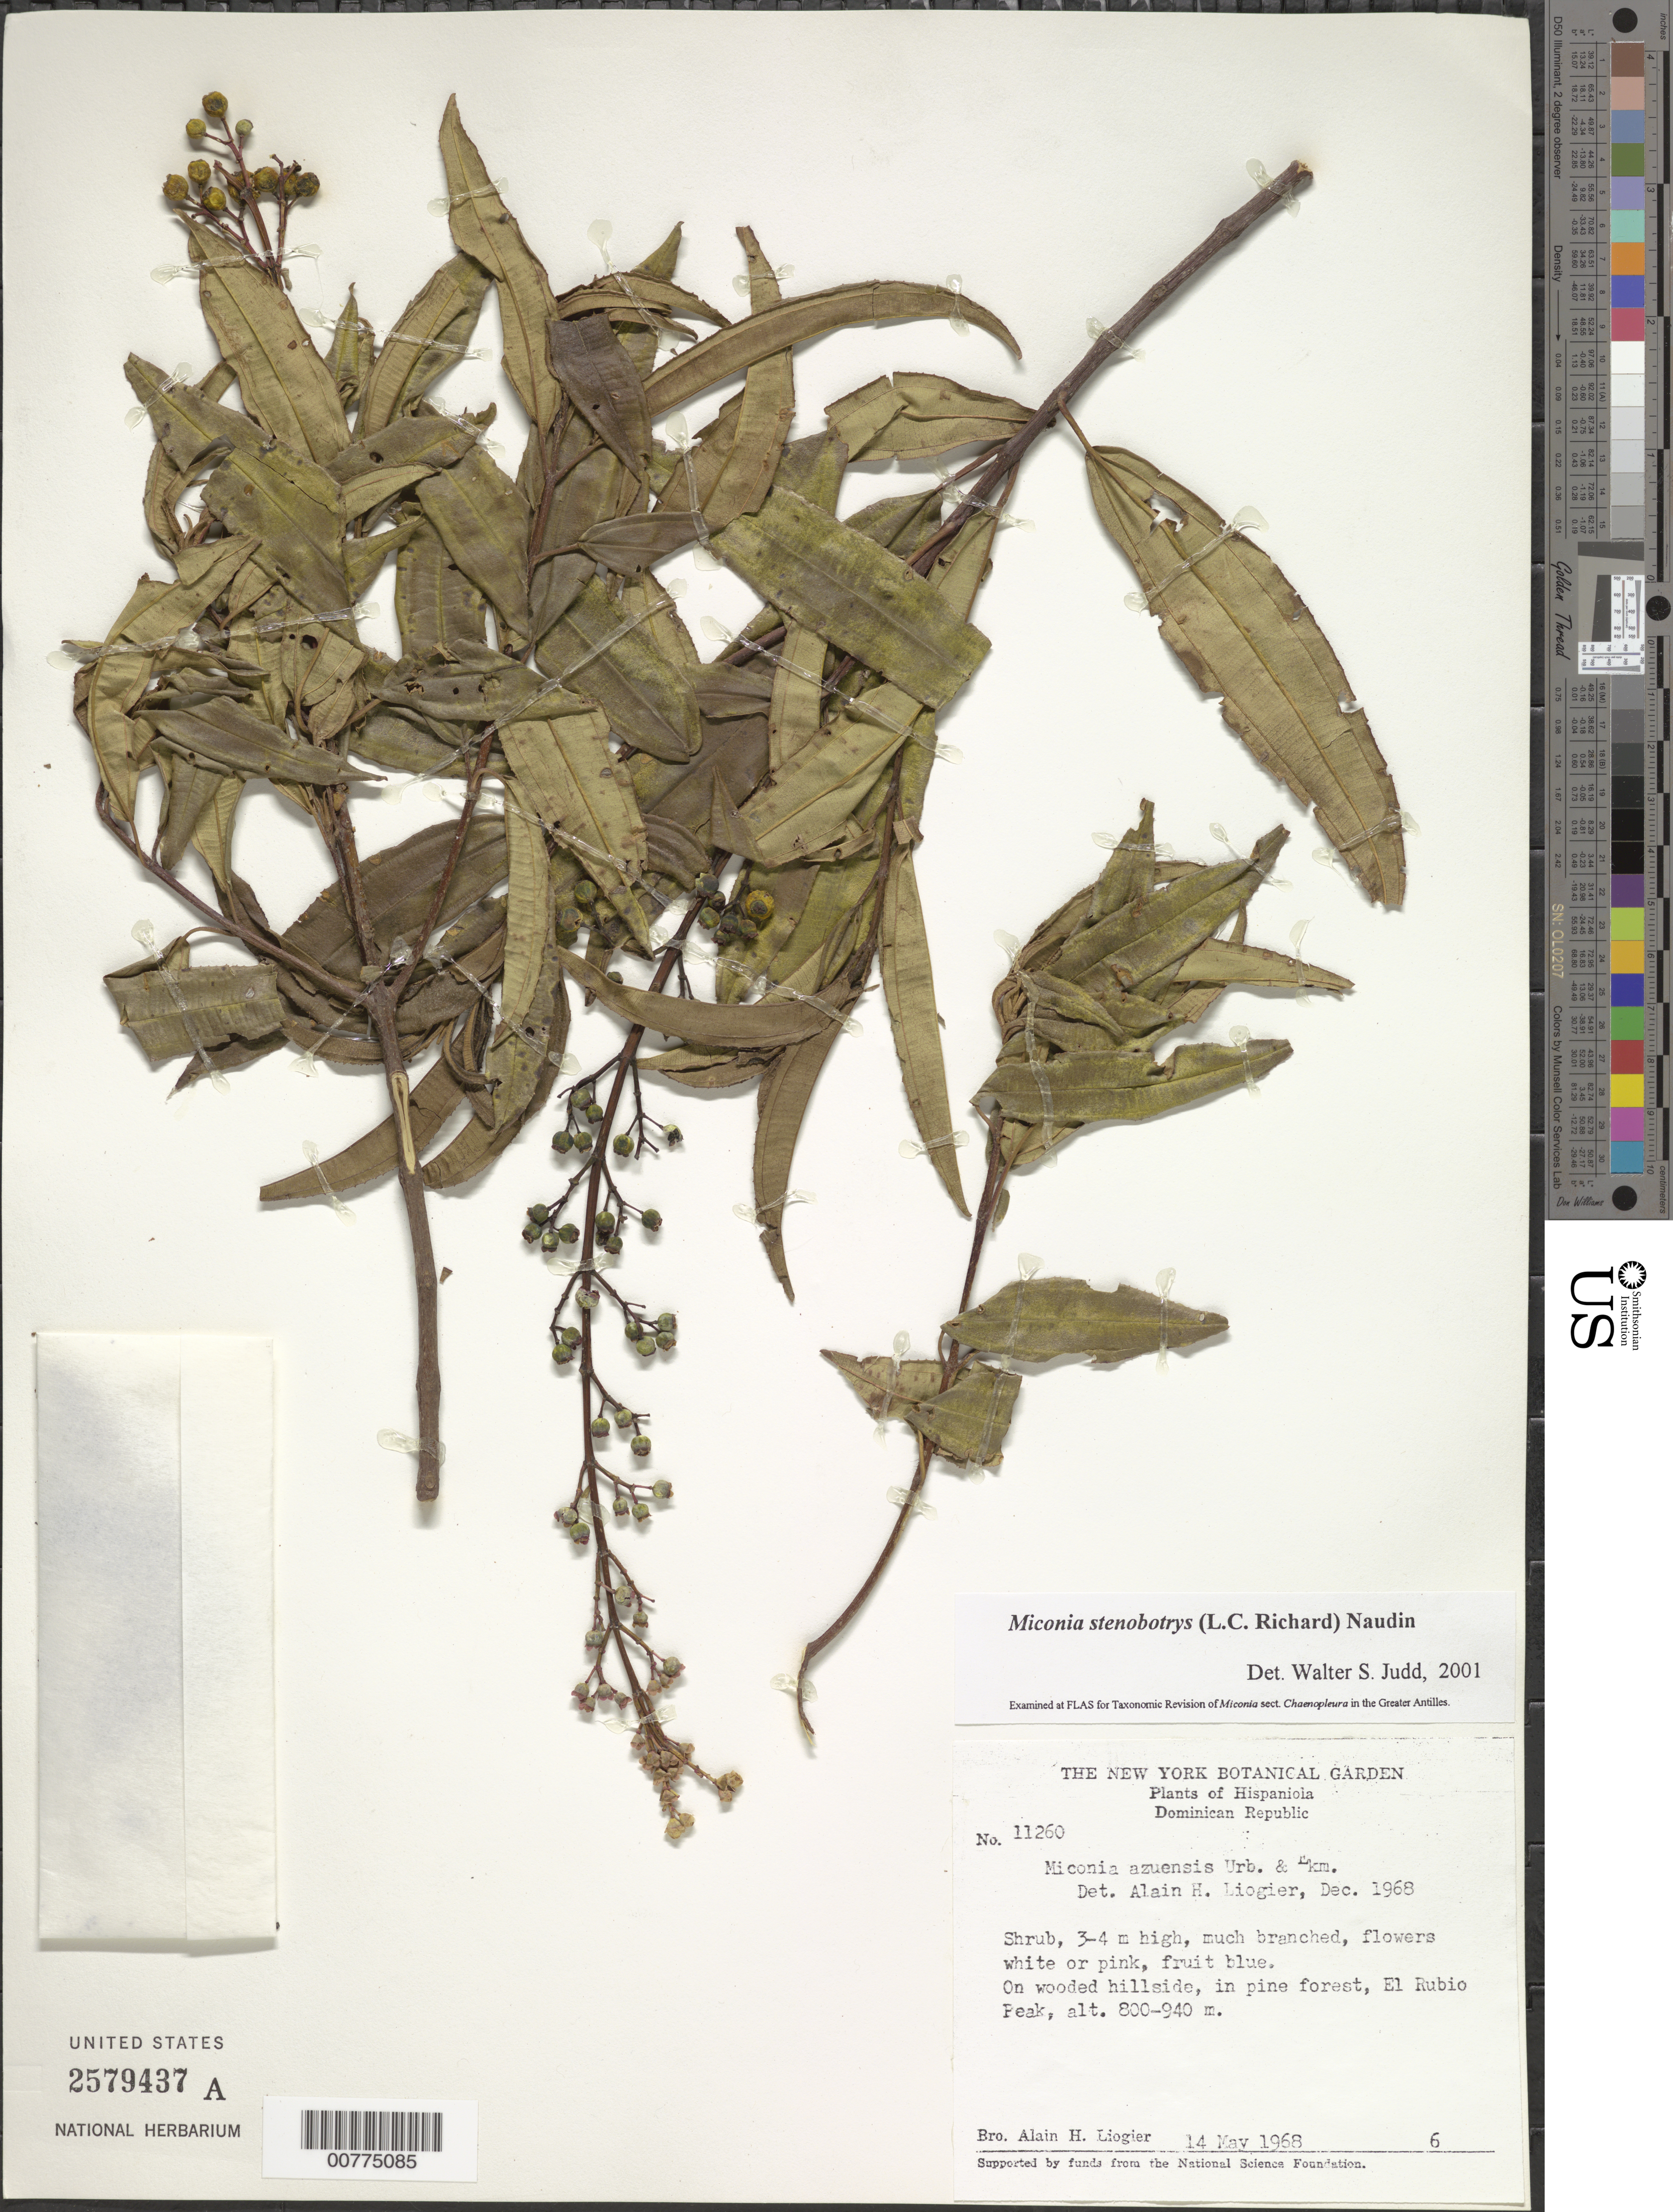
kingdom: Plantae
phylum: Tracheophyta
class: Magnoliopsida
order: Myrtales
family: Melastomataceae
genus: Miconia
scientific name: Miconia stenobotrys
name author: (Rich.) Naudin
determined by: Judd, Walter S.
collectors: A. H. Liogier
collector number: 11260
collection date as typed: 14 May 1968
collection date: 1968-05-14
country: Dominican Republic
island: Hispaniola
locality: El Rubio Peak.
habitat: On wooded hillside.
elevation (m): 800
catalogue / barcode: US 2579437A